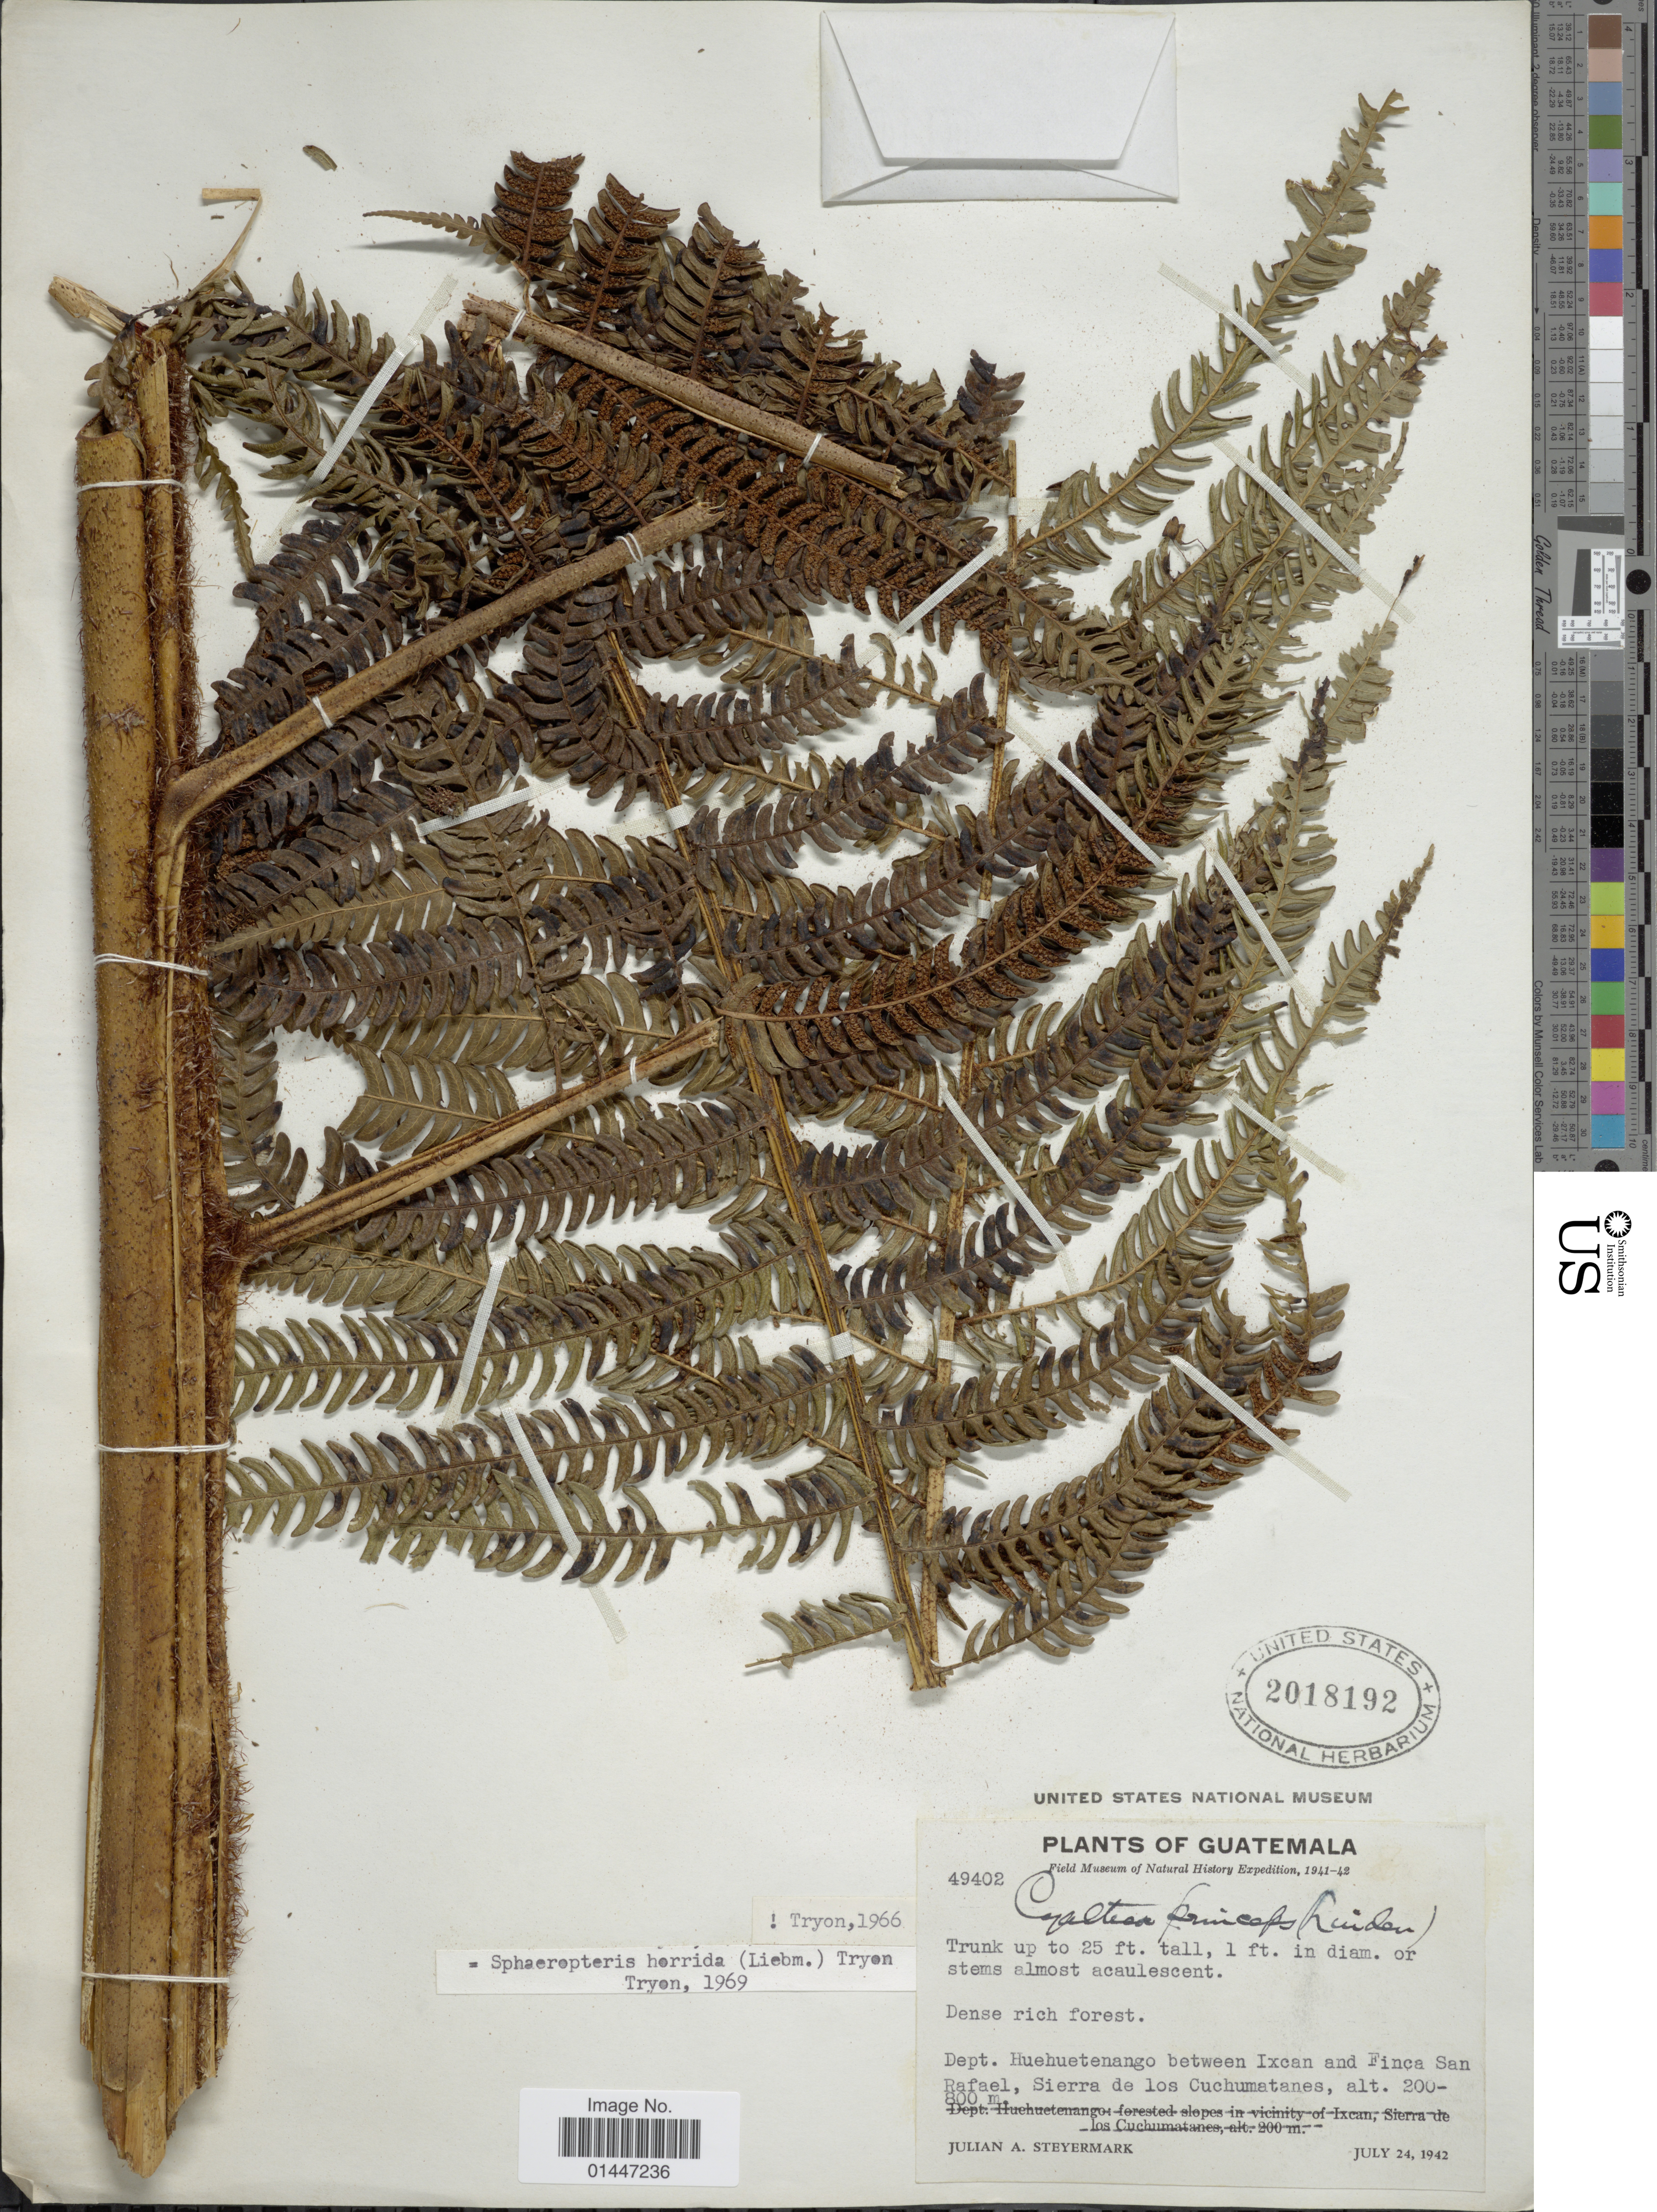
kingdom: Plantae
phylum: Tracheophyta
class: Polypodiopsida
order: Cyatheales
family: Cyatheaceae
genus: Sphaeropteris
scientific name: Sphaeropteris horrida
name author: (Liebm.) R.M. Tryon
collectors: J. Steyermark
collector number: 49402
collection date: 1942-07-24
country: Guatemala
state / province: Huehuetenango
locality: between Ixcan and Finca San Rafael, Sierra de los Cuchumatanes.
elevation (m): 200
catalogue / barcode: US 2018192